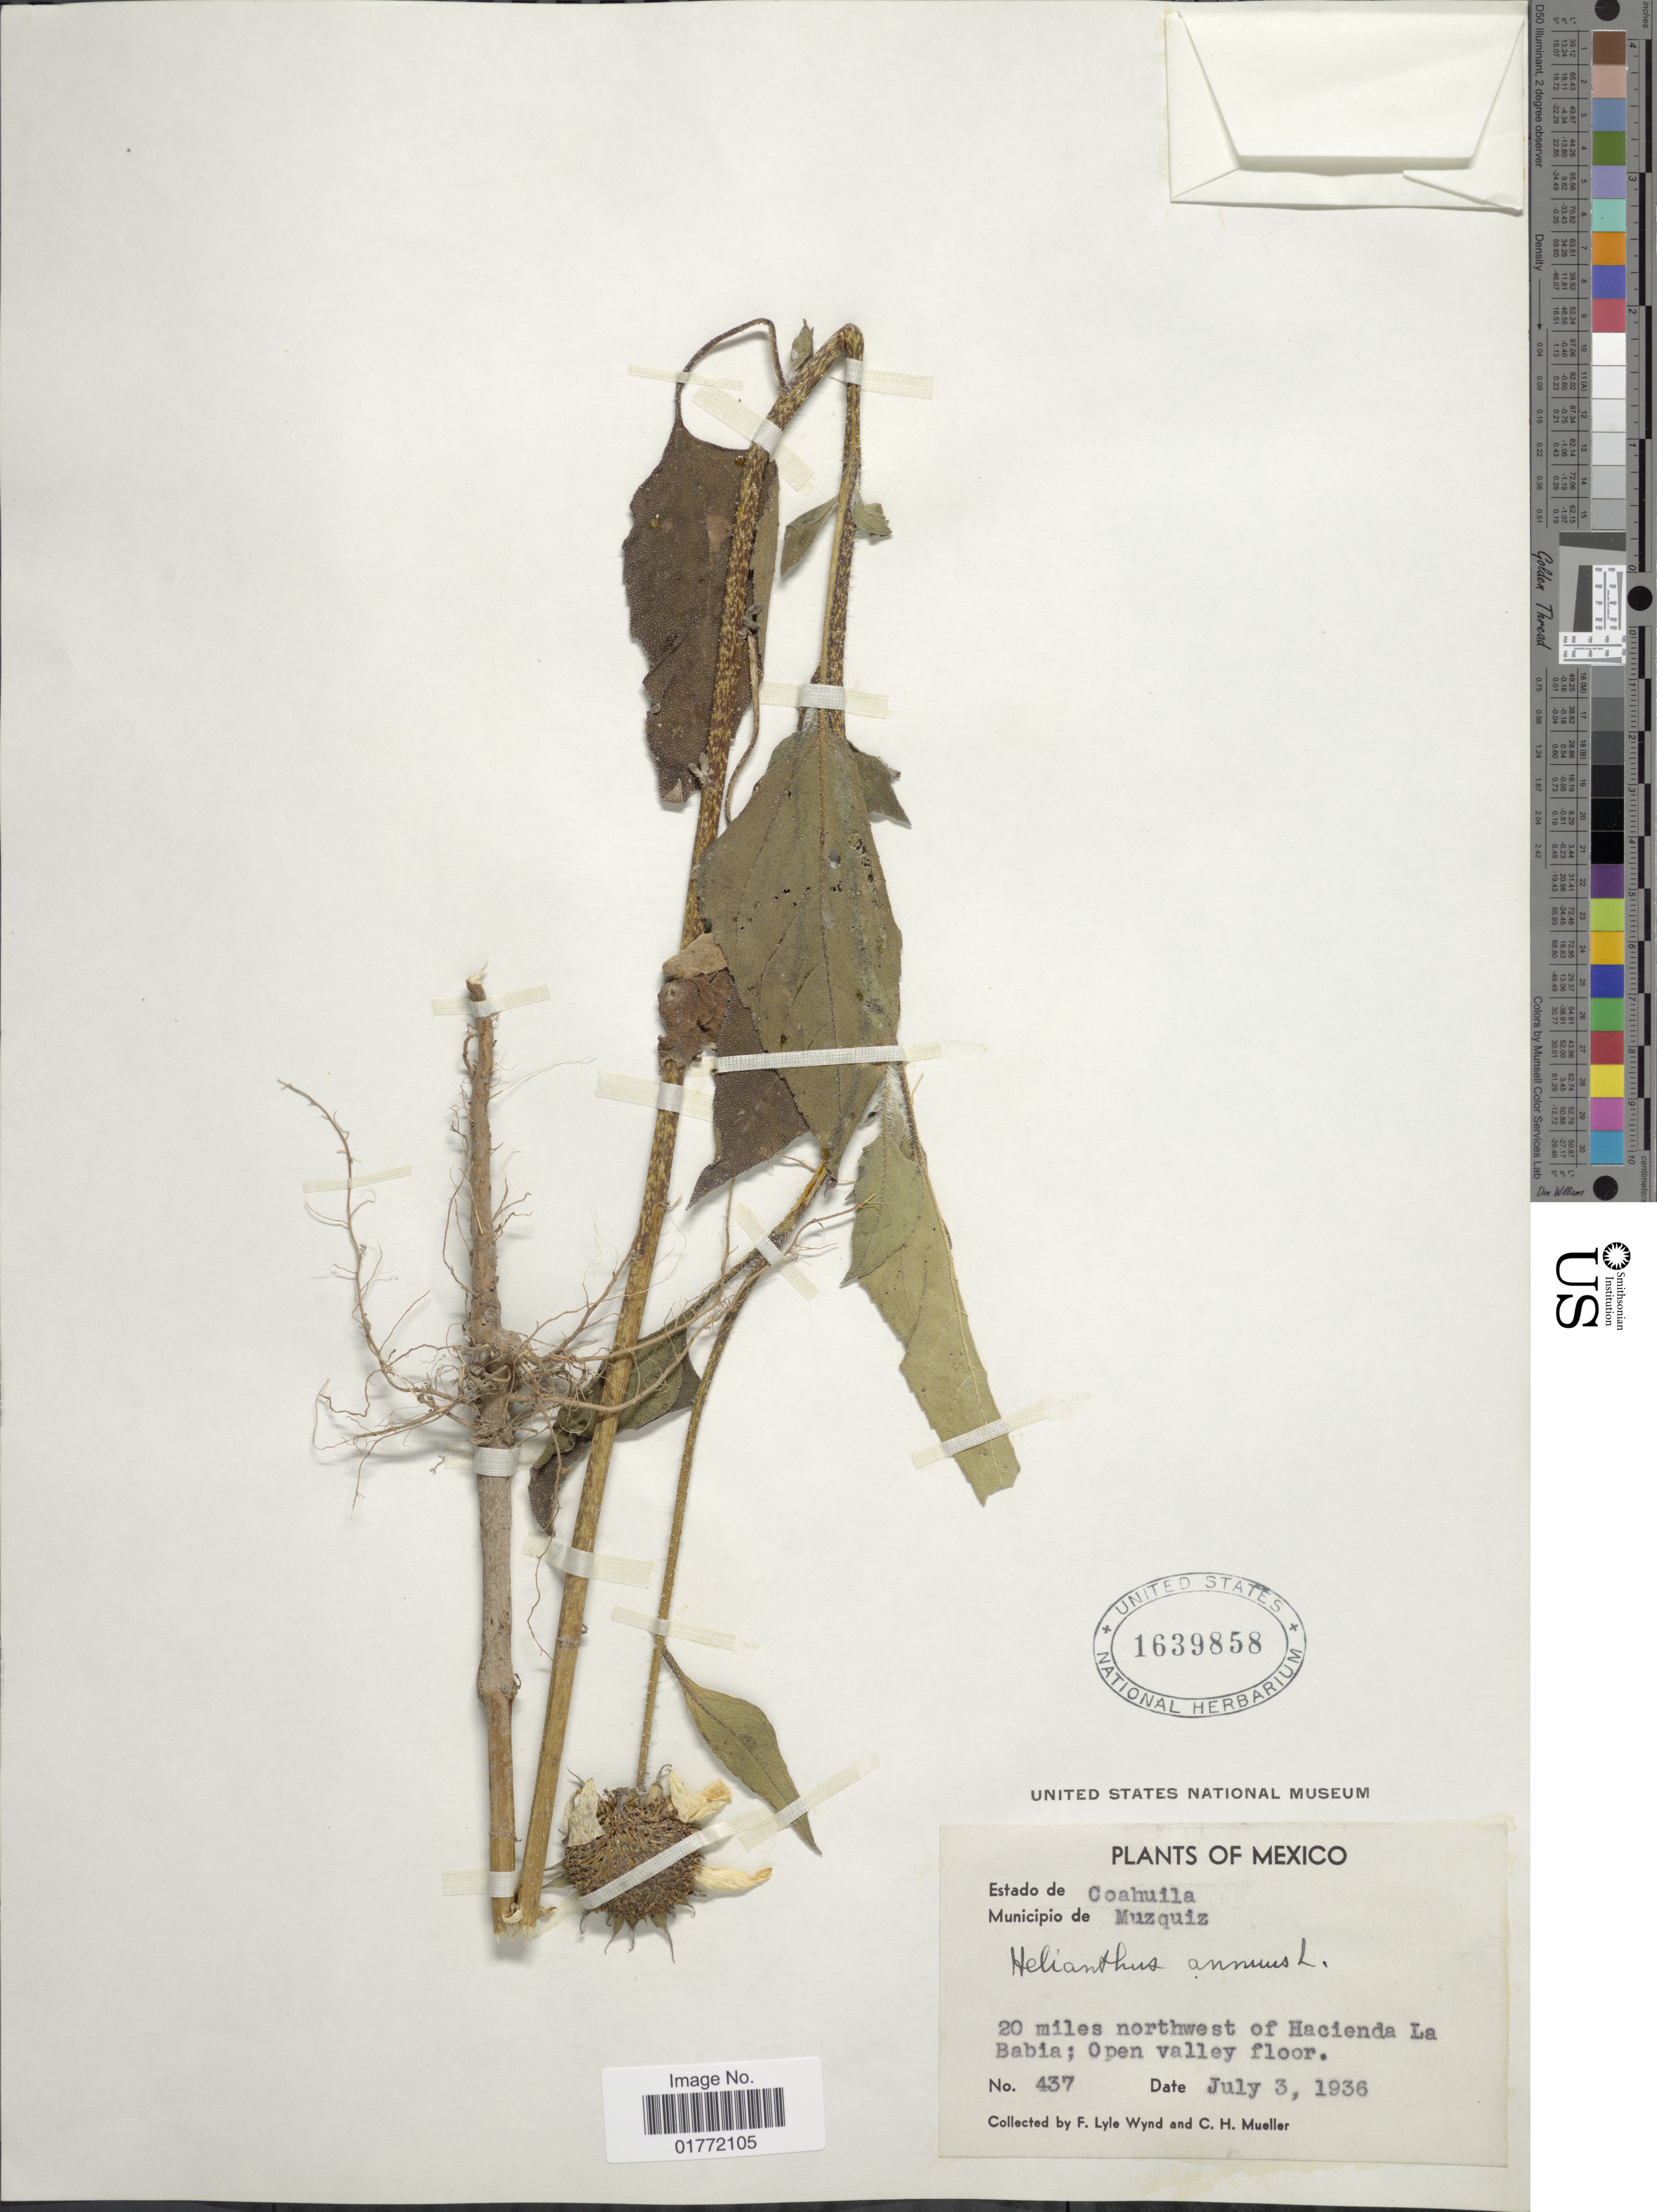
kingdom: Plantae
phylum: Tracheophyta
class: Magnoliopsida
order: Asterales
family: Asteraceae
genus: Helianthus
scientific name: Helianthus annuus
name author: L.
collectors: F. L. Wynd & C. H. Mueller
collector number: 437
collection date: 1936-07-03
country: Mexico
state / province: Coahuila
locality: Muncipio de Muzquiz, 20 miles northwest of Hacienda La Babia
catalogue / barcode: US 1639858